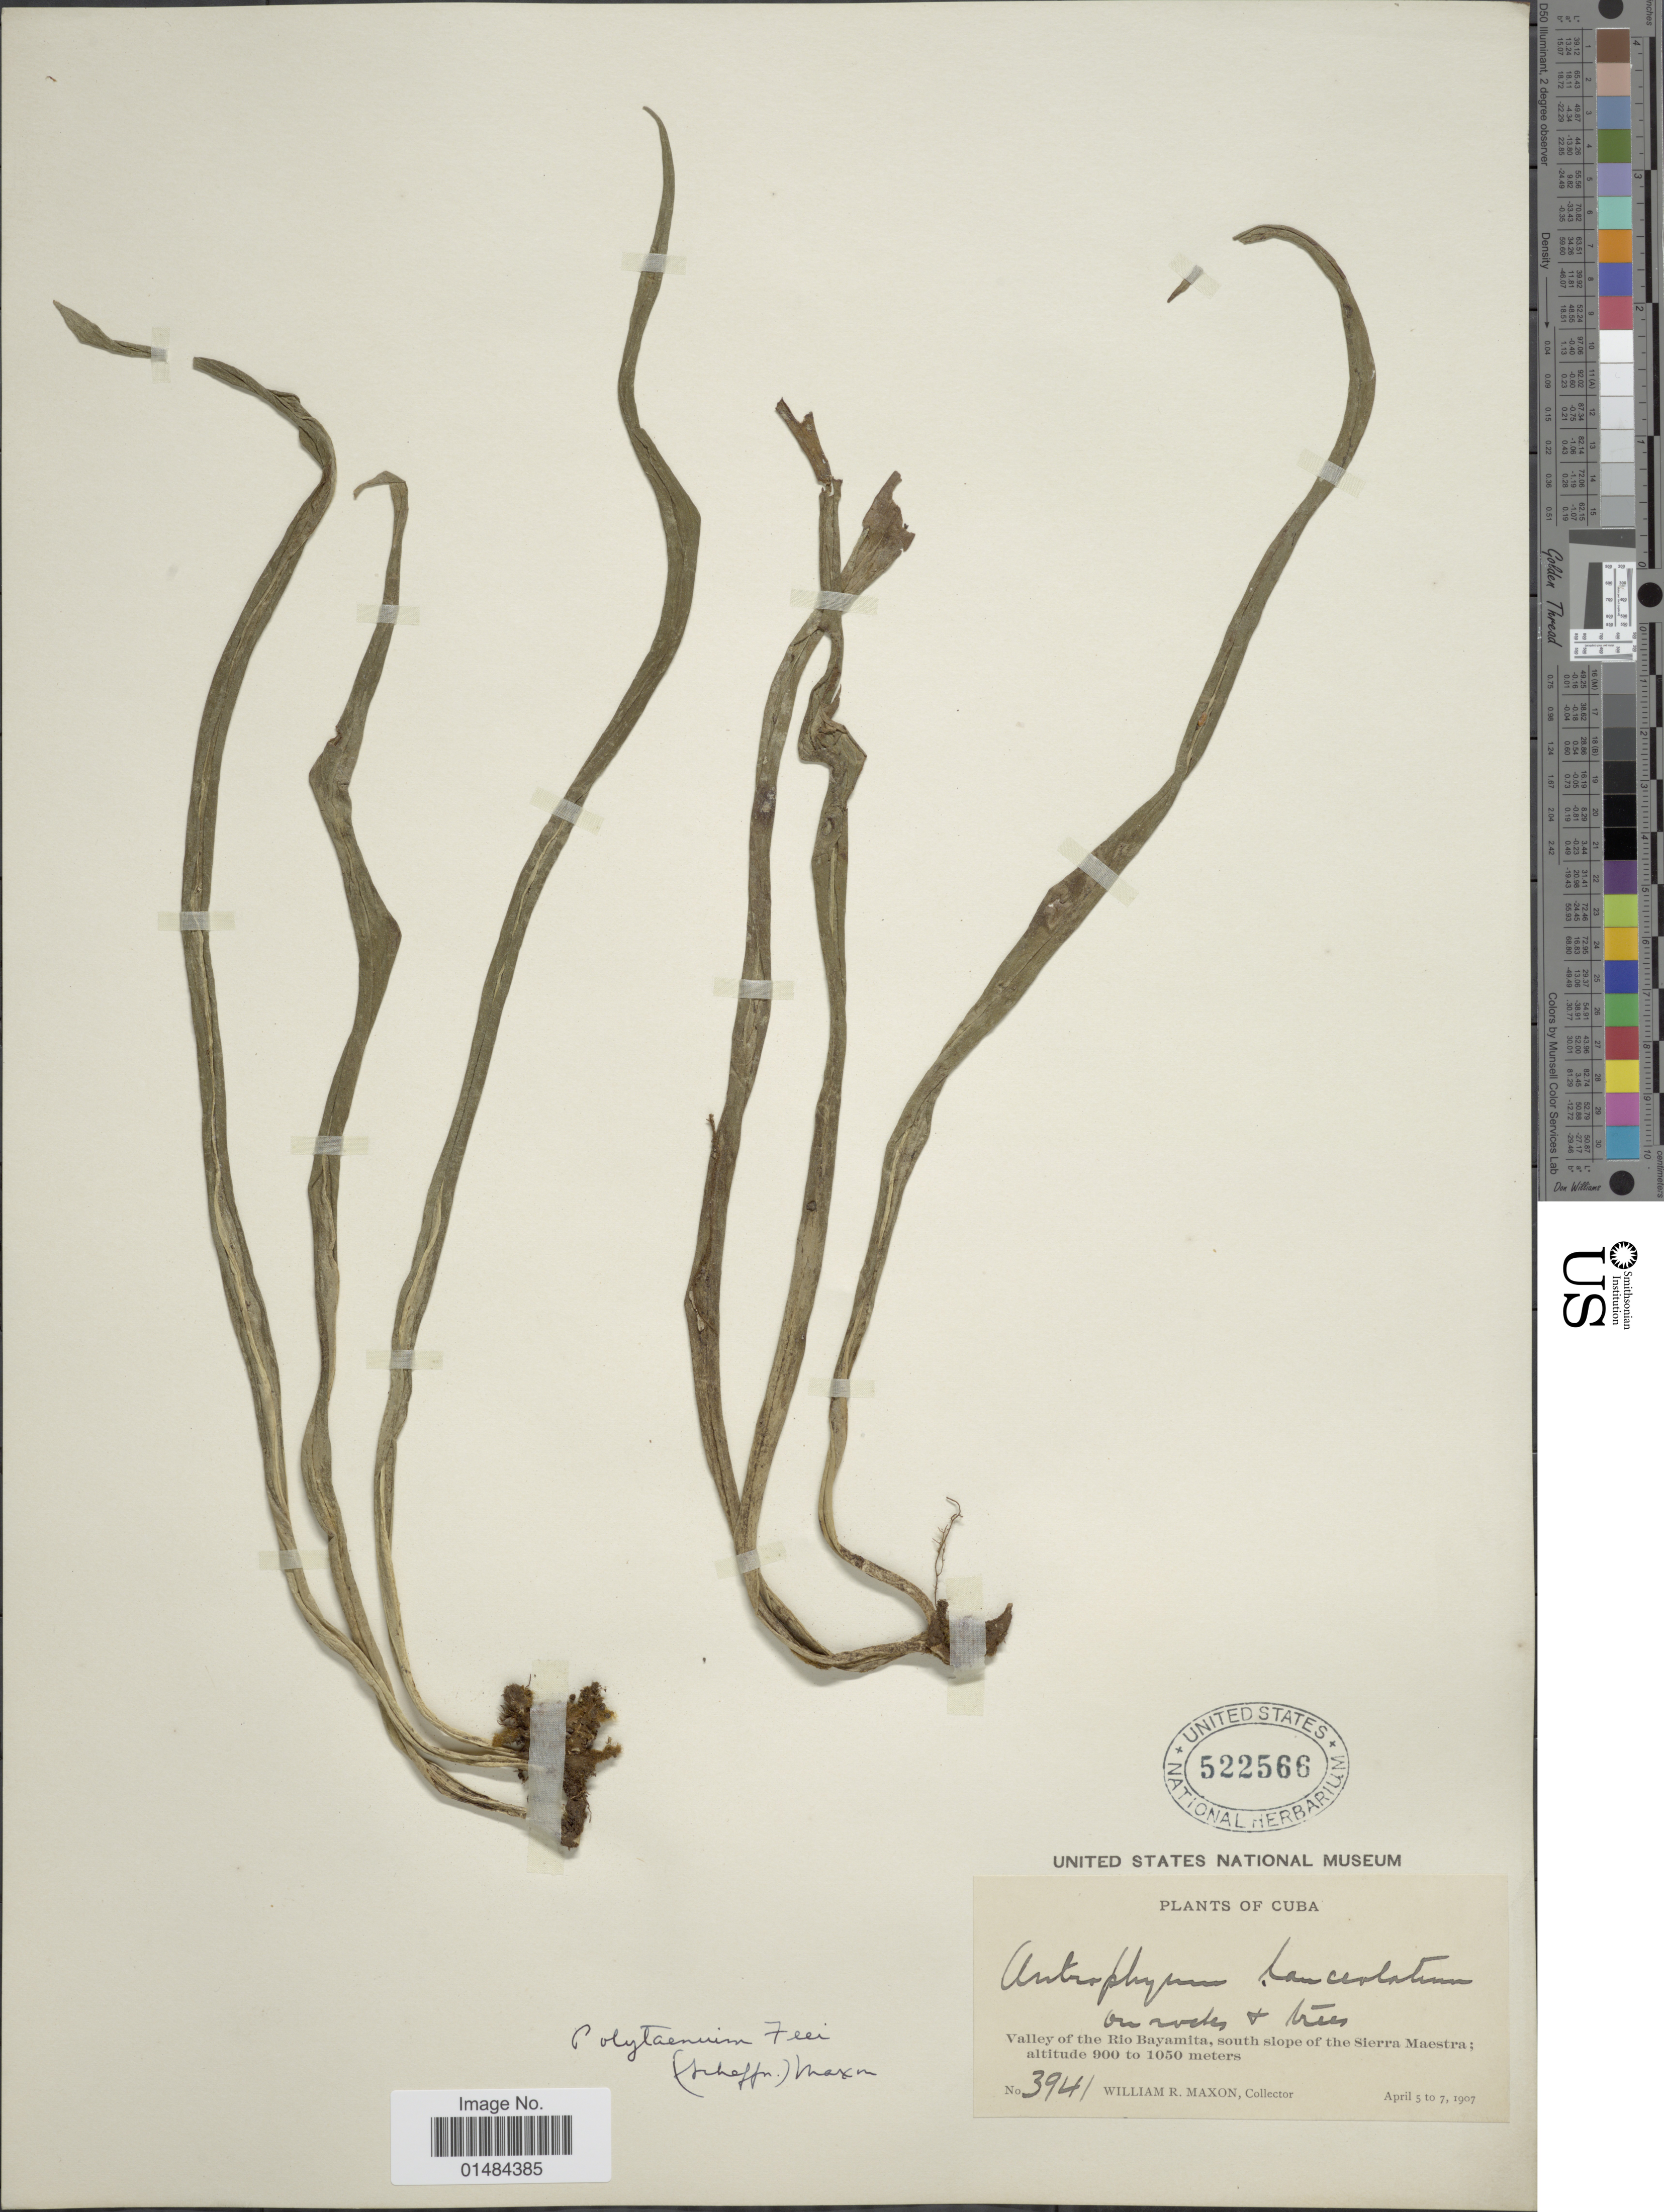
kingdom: Plantae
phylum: Tracheophyta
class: Polypodiopsida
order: Polypodiales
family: Pteridaceae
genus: Polytaenium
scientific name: Polytaenium lanceolatum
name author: (L.) Desv.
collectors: W. R. Maxon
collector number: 3941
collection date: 1907-04-05/1907-04-07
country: Cuba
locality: Cuba, valley of the Rio Bayamita, south slope of the Sierra Maestra.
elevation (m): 900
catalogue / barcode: US 522566